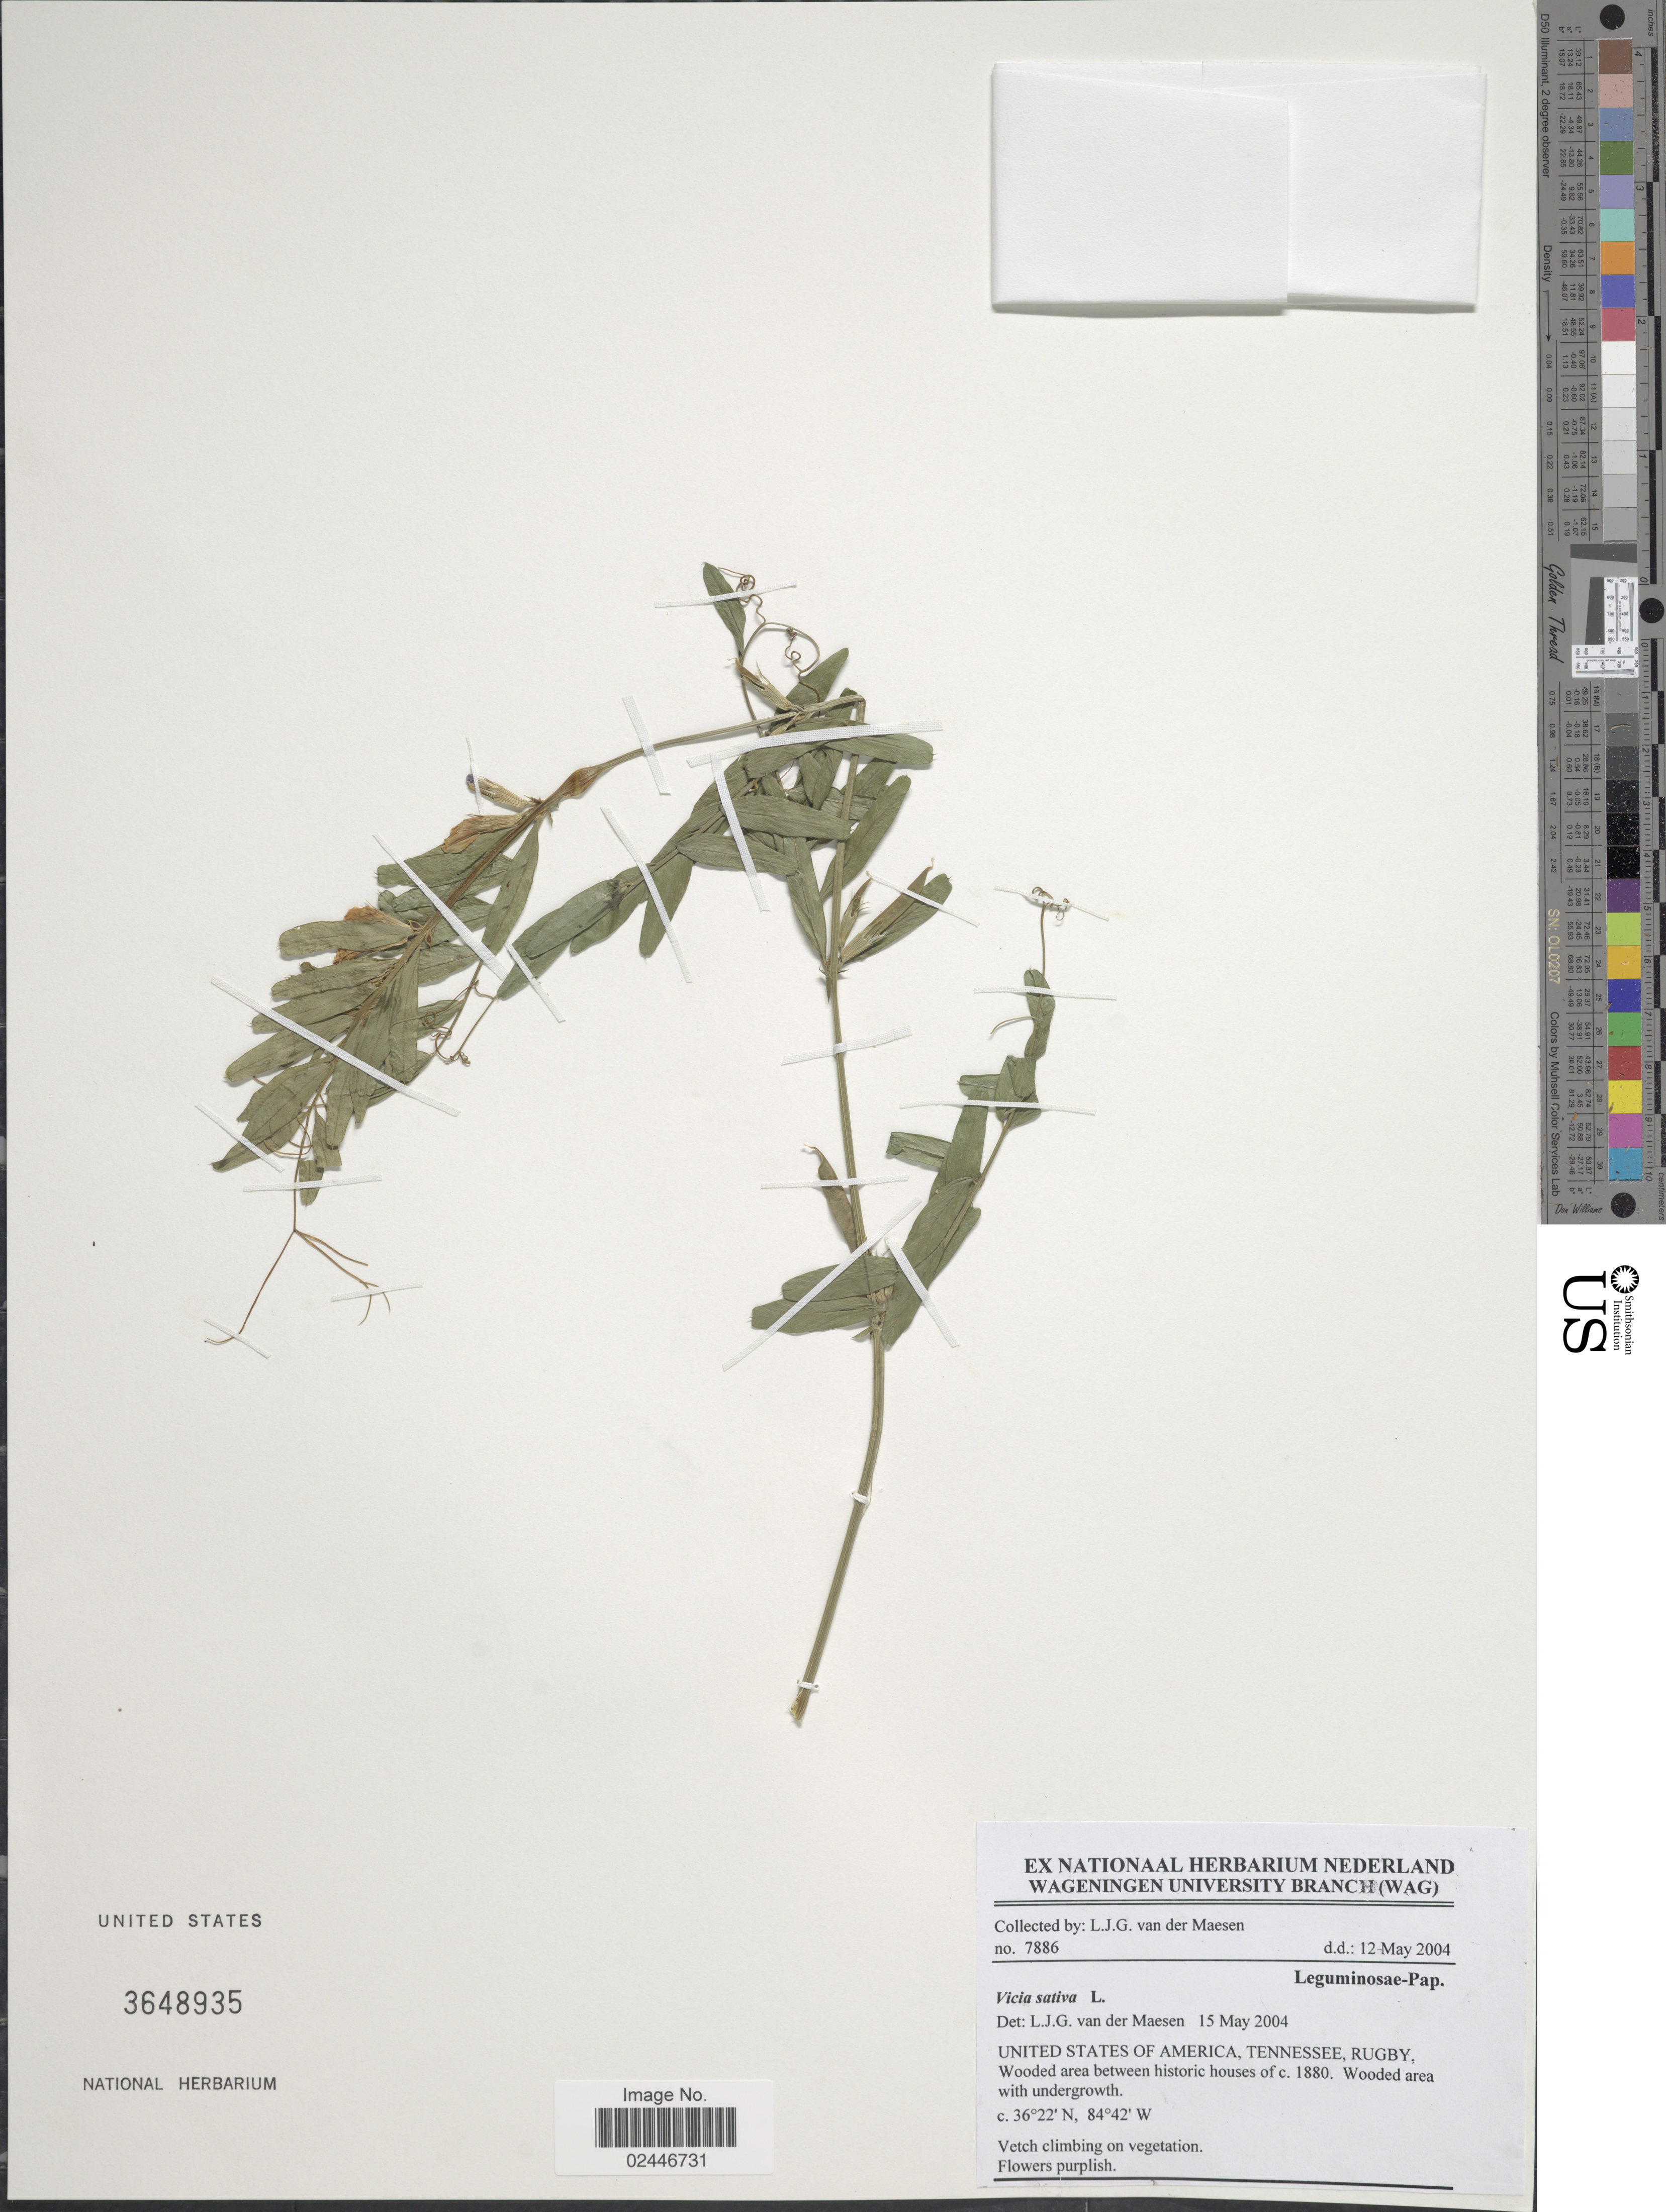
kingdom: Plantae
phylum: Tracheophyta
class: Magnoliopsida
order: Fabales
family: Fabaceae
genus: Vicia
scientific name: Vicia sativa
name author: L.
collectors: L. van der Maesen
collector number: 7886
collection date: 2004-05-12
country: United States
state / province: Tennessee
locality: Rugby, wooded area between historic houses of c. 1880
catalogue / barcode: US 3648935